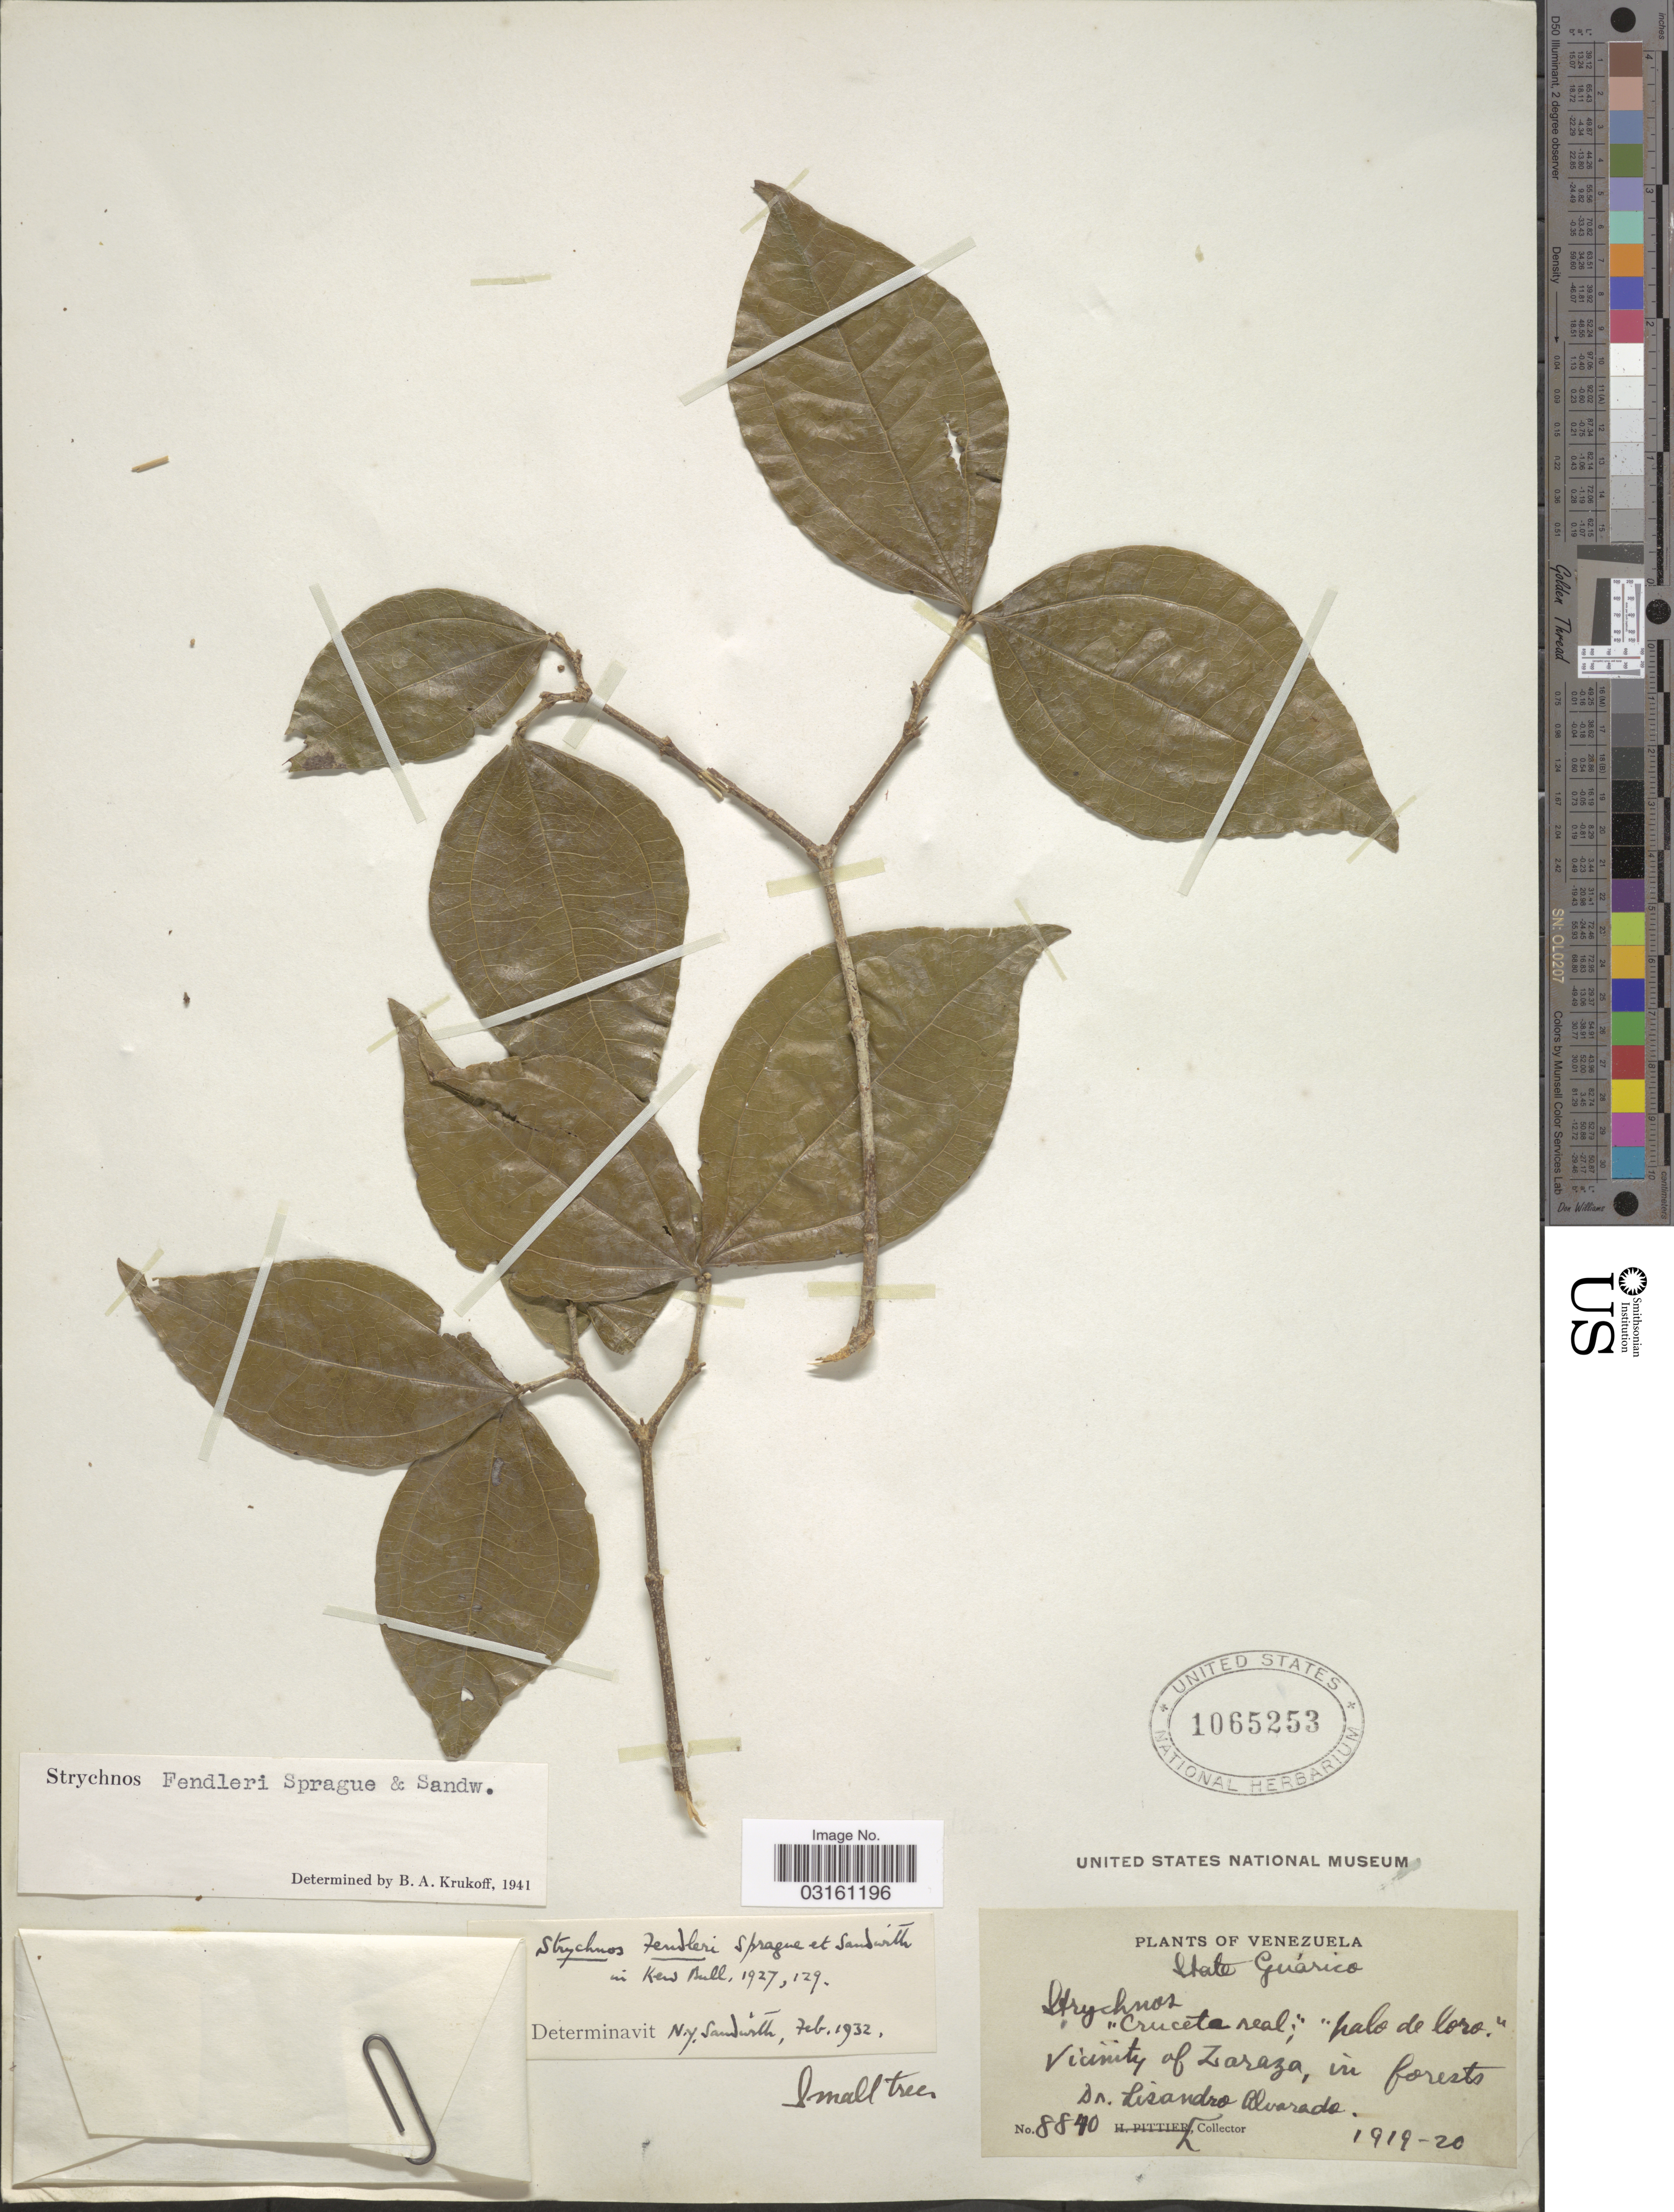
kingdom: Plantae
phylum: Tracheophyta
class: Magnoliopsida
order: Gentianales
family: Loganiaceae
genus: Strychnos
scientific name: Strychnos fendleri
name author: Sprague & Sandwith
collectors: L. Alvarado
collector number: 8840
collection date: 1919/1920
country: Venezuela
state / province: Guárico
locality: Vicinity of Zarazá, in forests.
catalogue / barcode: US 1065253